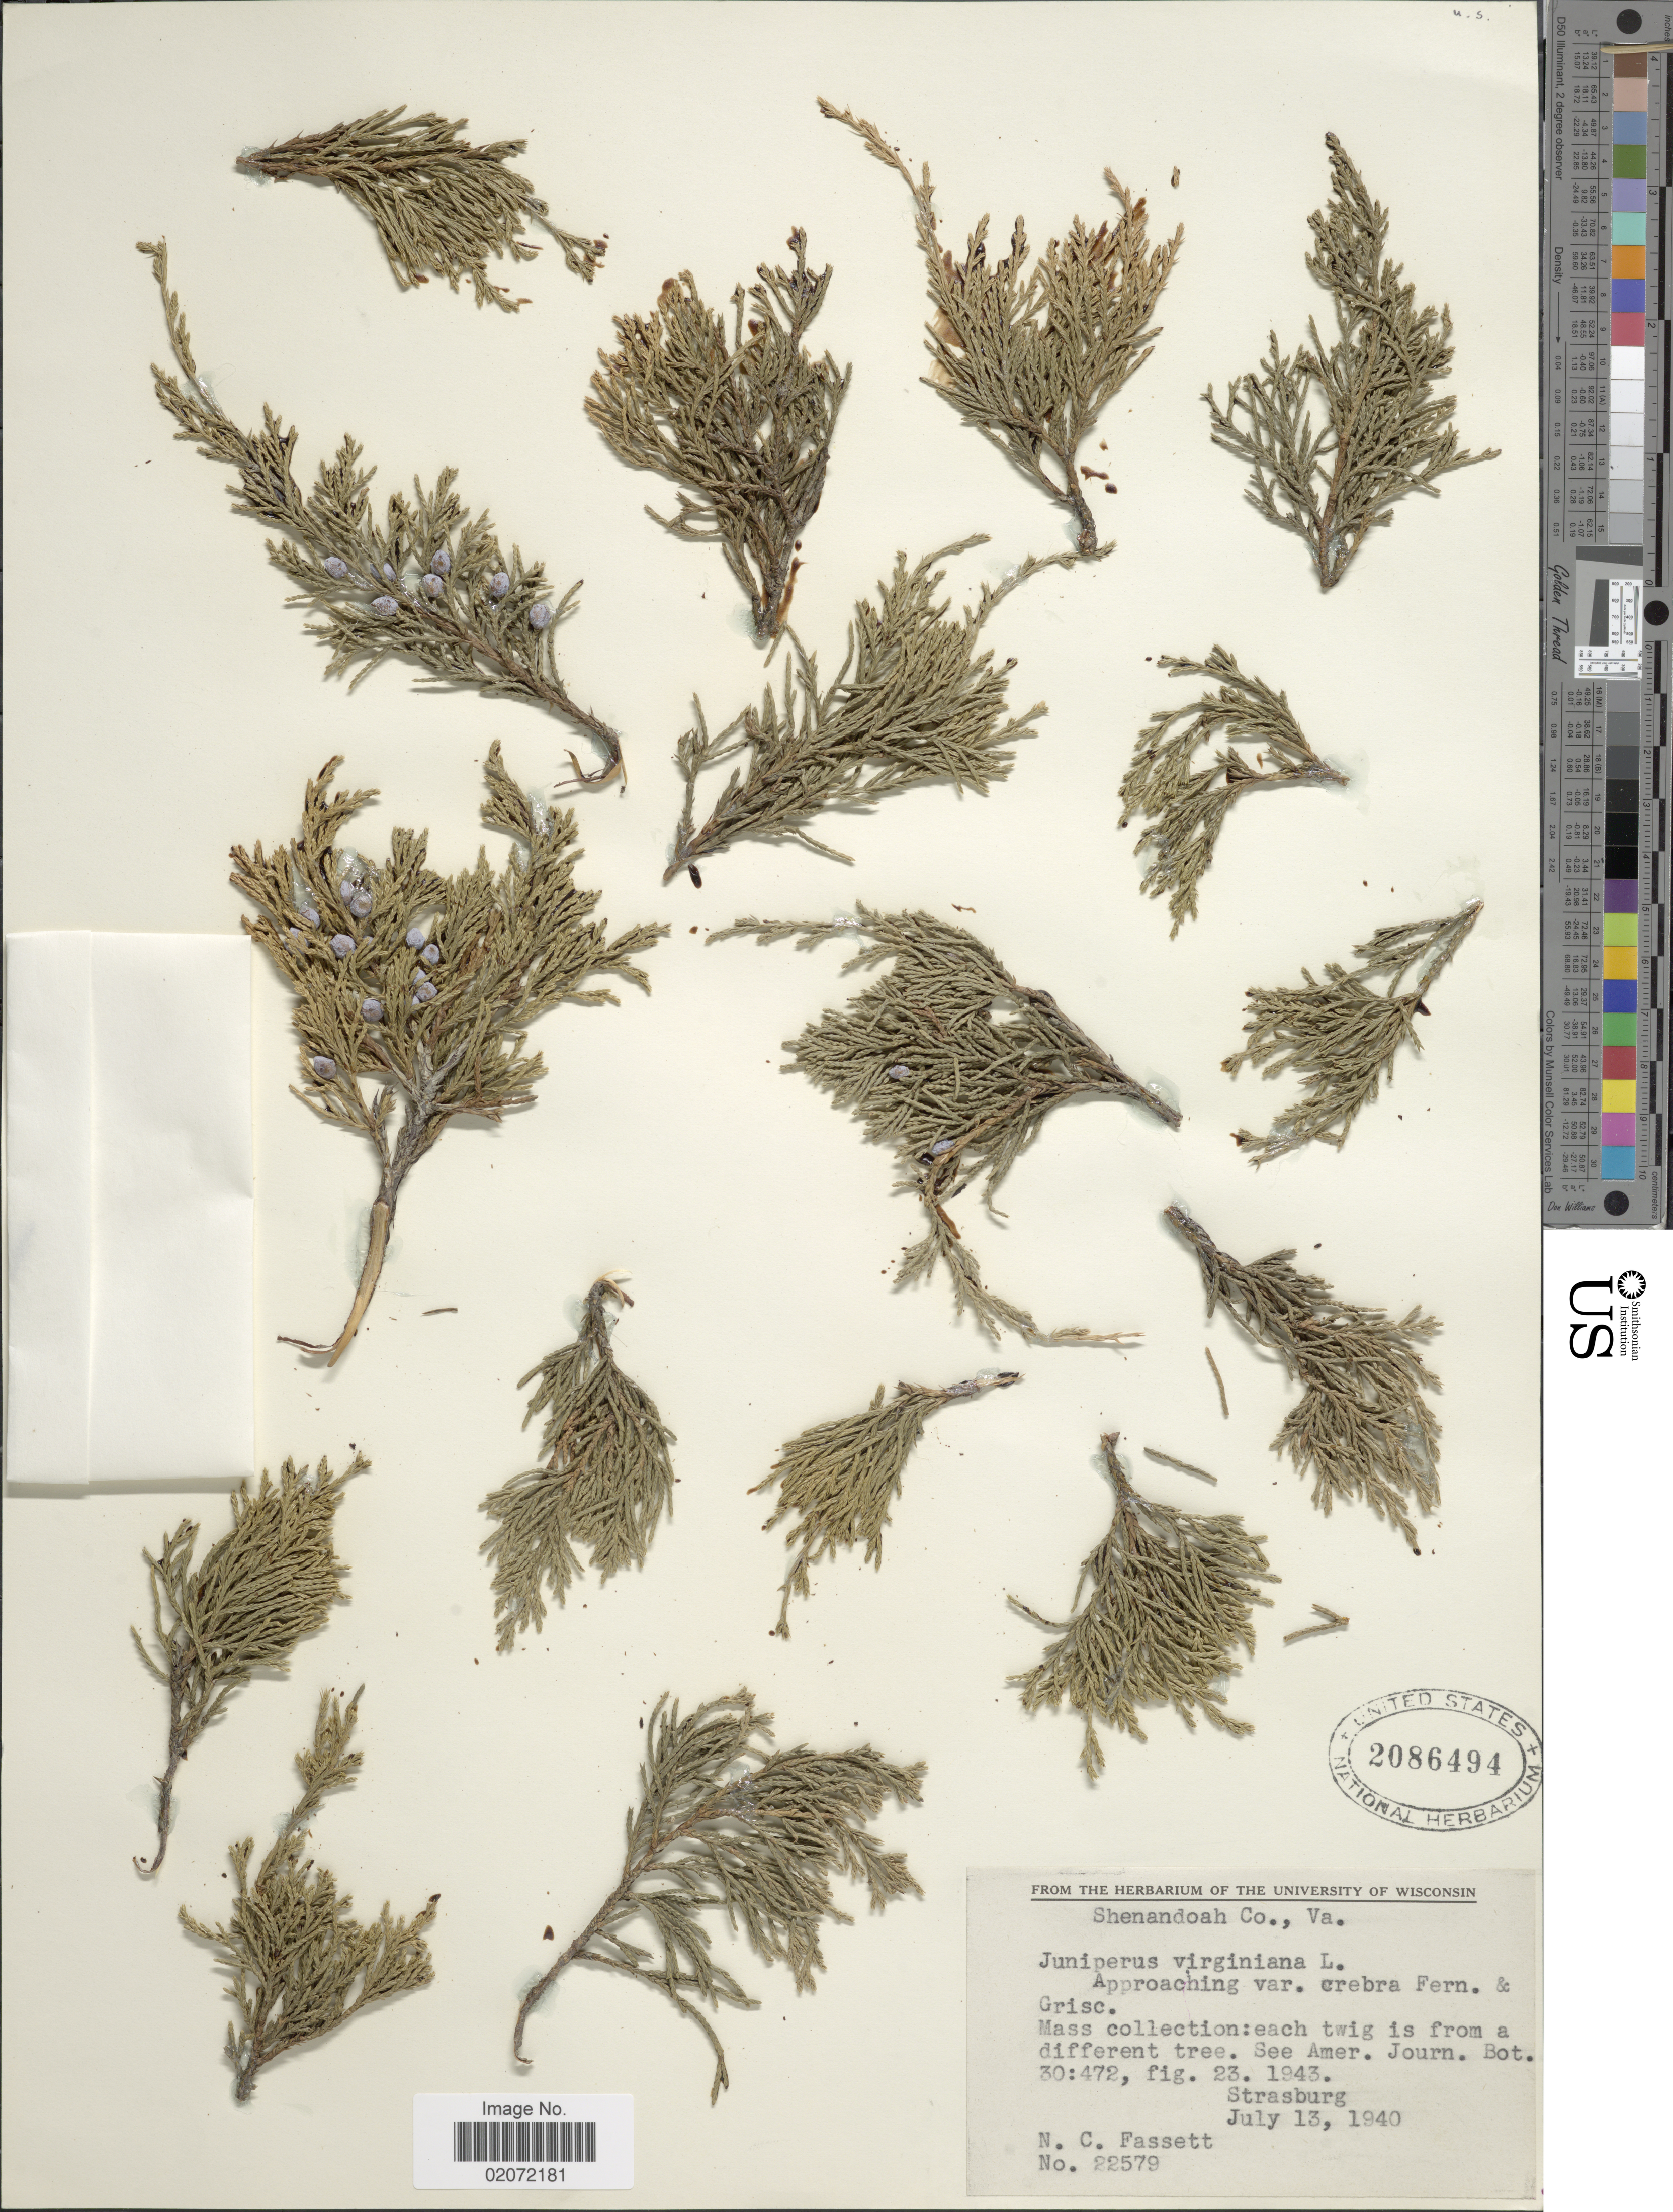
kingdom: Plantae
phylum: Tracheophyta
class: Pinopsida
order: Pinales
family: Cupressaceae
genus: Juniperus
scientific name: Juniperus virginiana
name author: L.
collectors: N. C. Fassett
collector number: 22579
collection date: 1940-07-13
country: United States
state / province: Virginia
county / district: Shenandoah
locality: Shenandoah Co.,Va. See Amer. Journ. Bot. 30:472, fig 23.1943 Strasburg.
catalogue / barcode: US 2086494